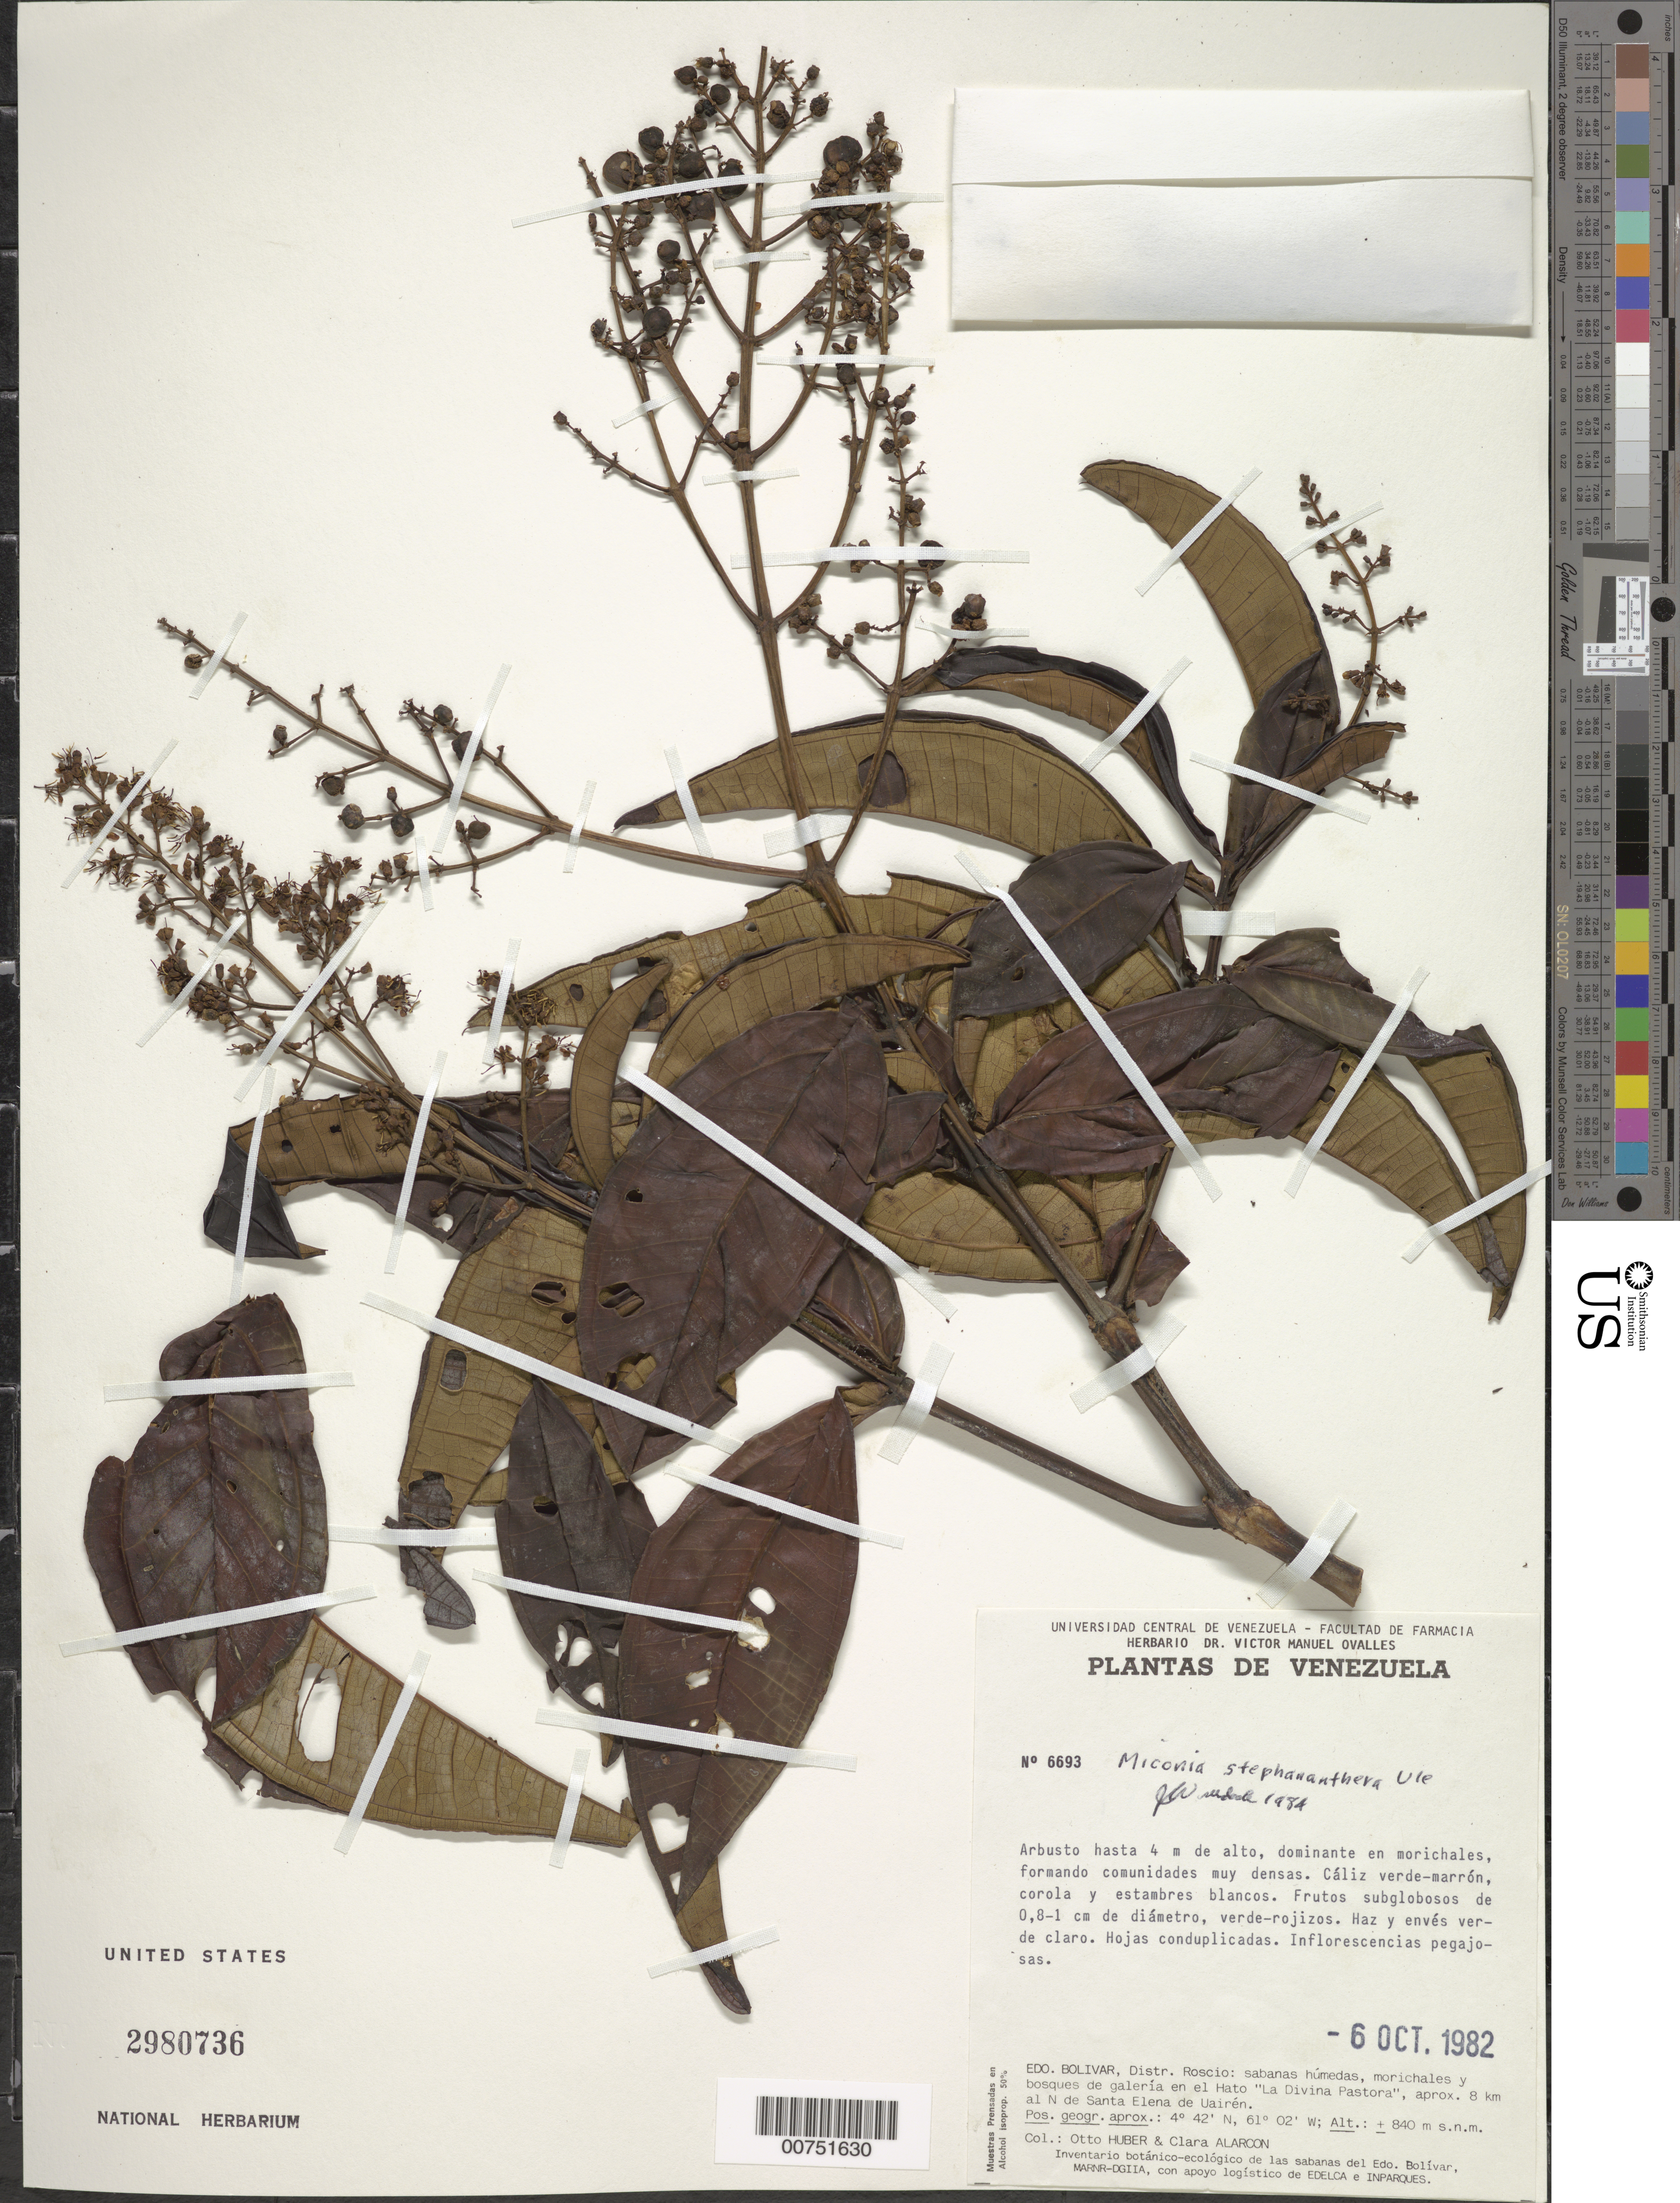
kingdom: Plantae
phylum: Tracheophyta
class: Magnoliopsida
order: Myrtales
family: Melastomataceae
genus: Miconia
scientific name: Miconia stephananthera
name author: Ule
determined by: Wurdack, John J., (US), US (UNITED STATES)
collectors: O. Huber & C. Alarcon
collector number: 6693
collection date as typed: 6-Oct-82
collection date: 1982-10-06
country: Venezuela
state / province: Bolívar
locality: Gran Sabana, Hato "La Divina Pastora", 8 km al NW de Sta. Elena de Uairen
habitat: Sabanas húmedas, morichales y bosques de galeria; dominante en morichales, formando comunidades muy densas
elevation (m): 840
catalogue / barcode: US 2980736